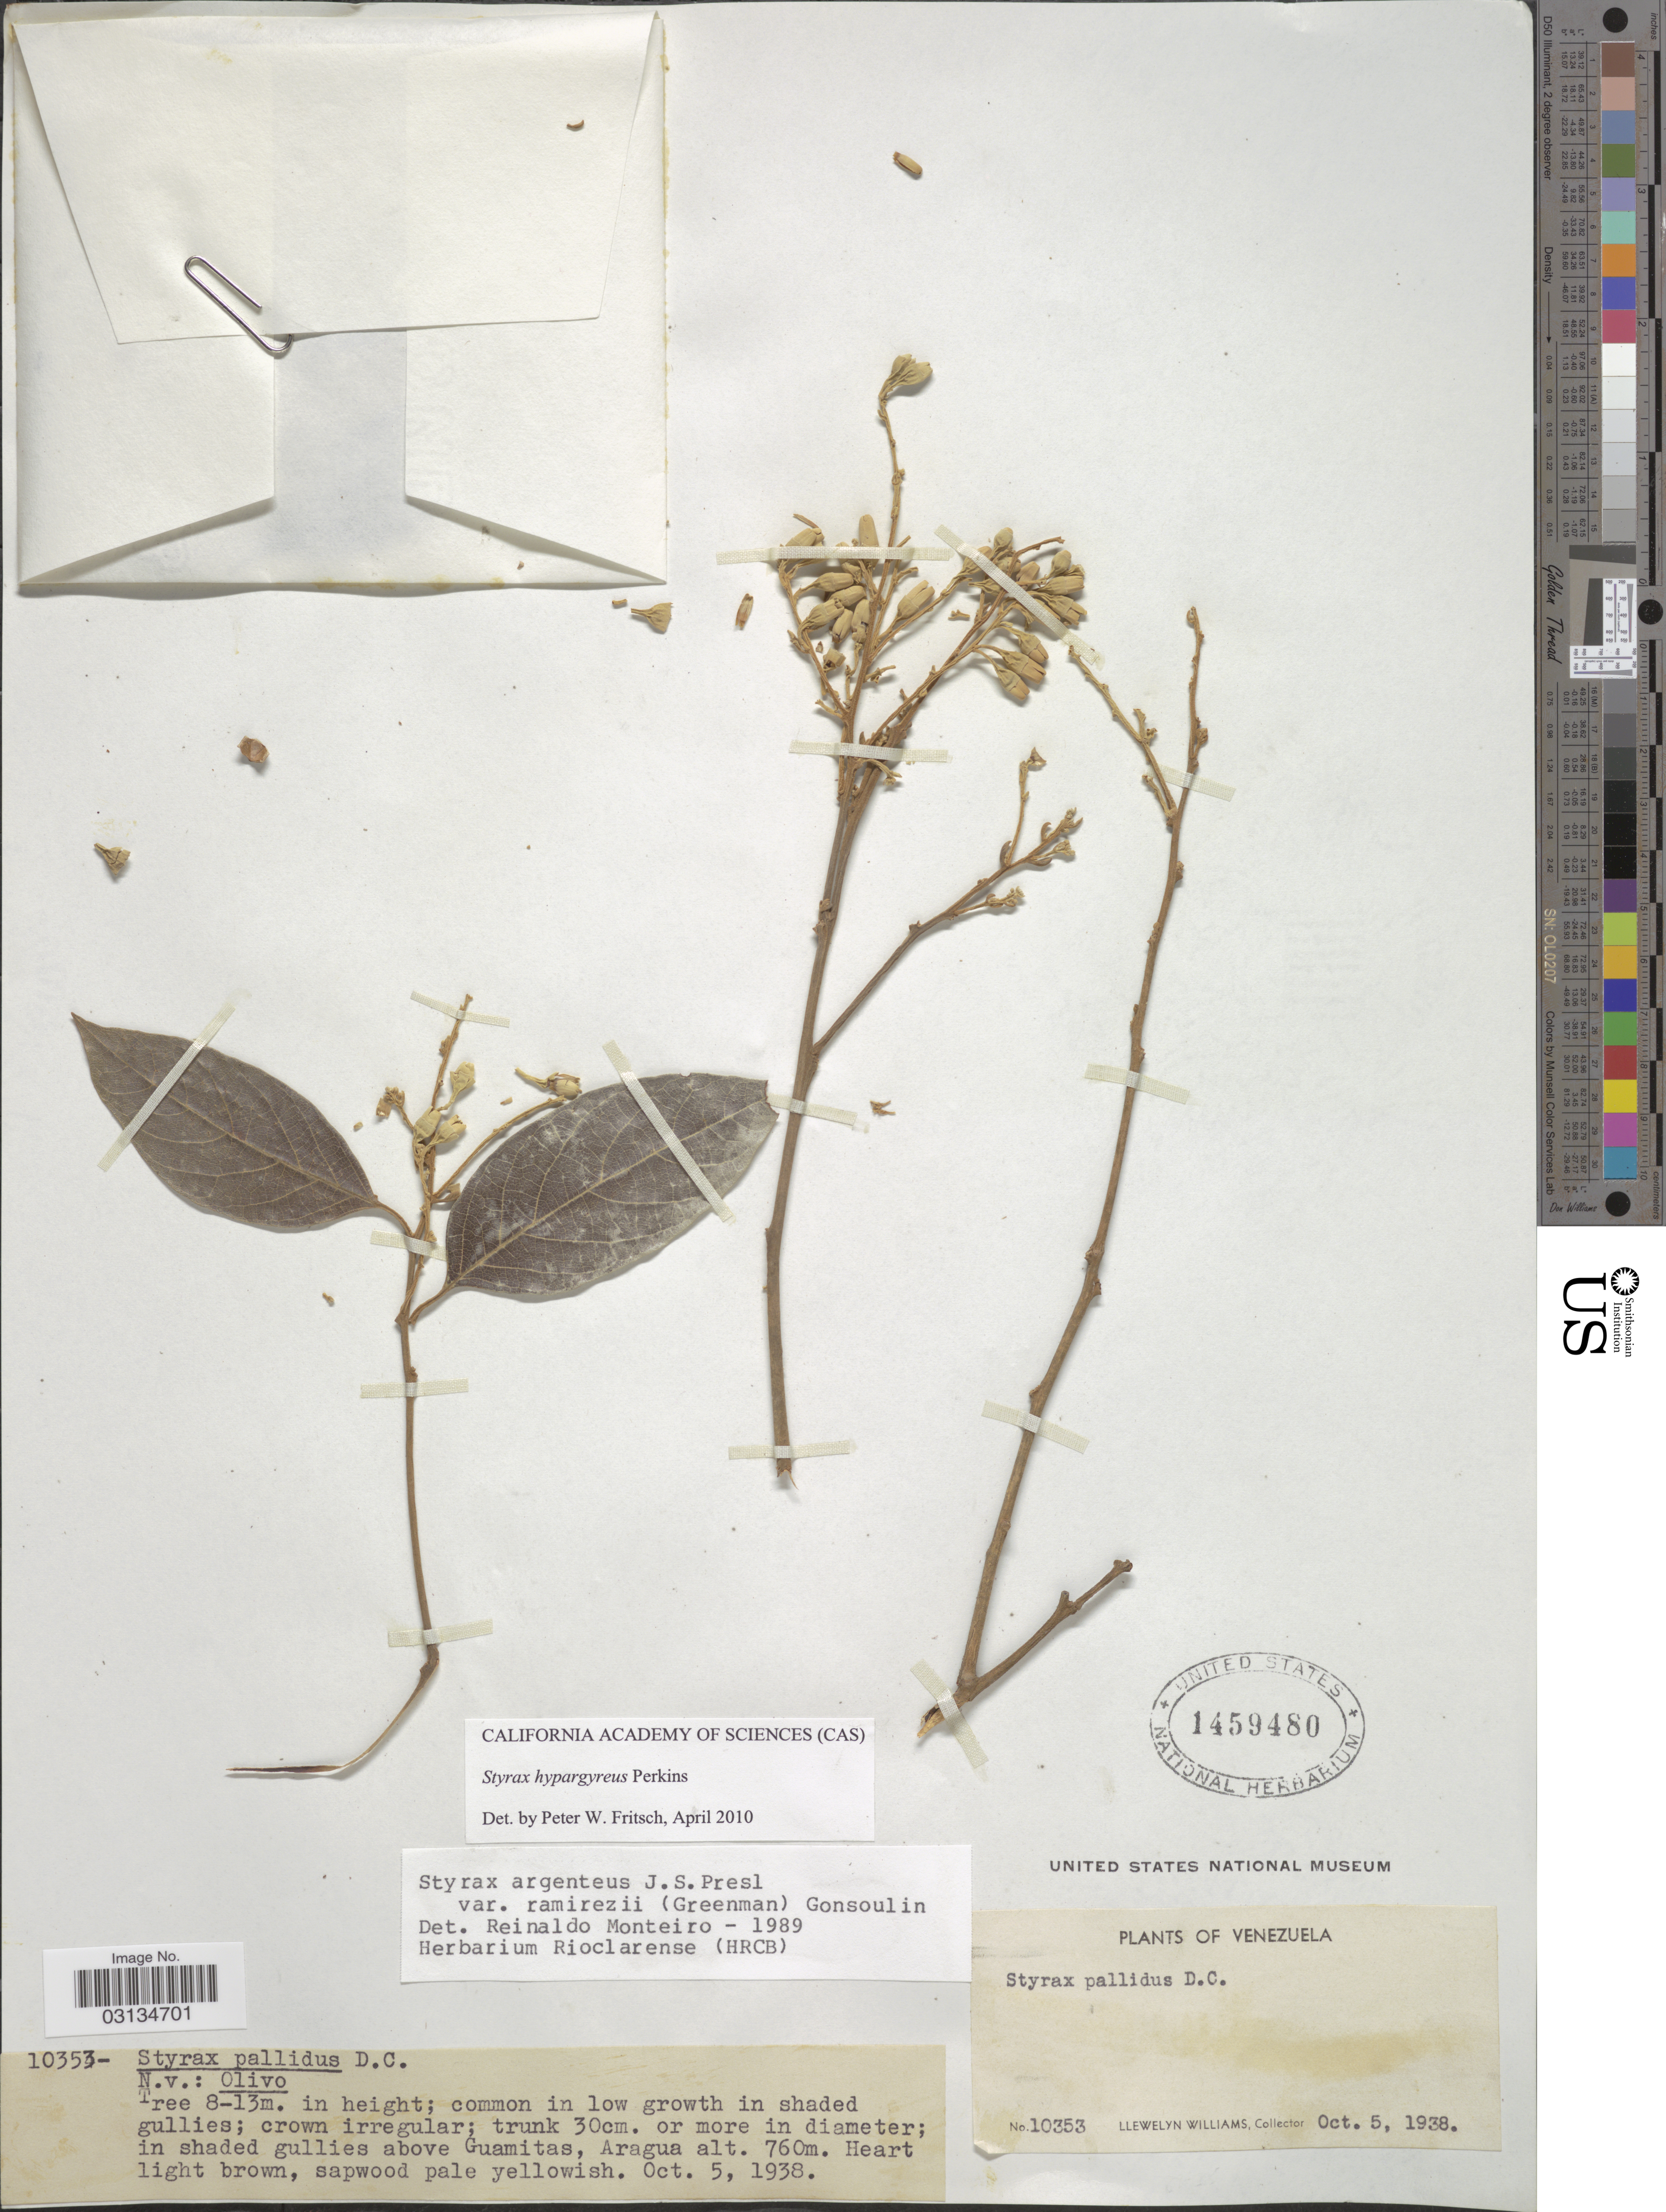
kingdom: Plantae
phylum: Tracheophyta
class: Magnoliopsida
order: Ericales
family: Styracaceae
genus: Styrax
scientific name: Styrax hypargyreus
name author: Perkins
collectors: Ll. Williams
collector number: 10353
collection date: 1938-10-05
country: Venezuela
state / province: Aragua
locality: In shaded gullies above Guamitas.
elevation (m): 760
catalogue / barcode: US 1459480